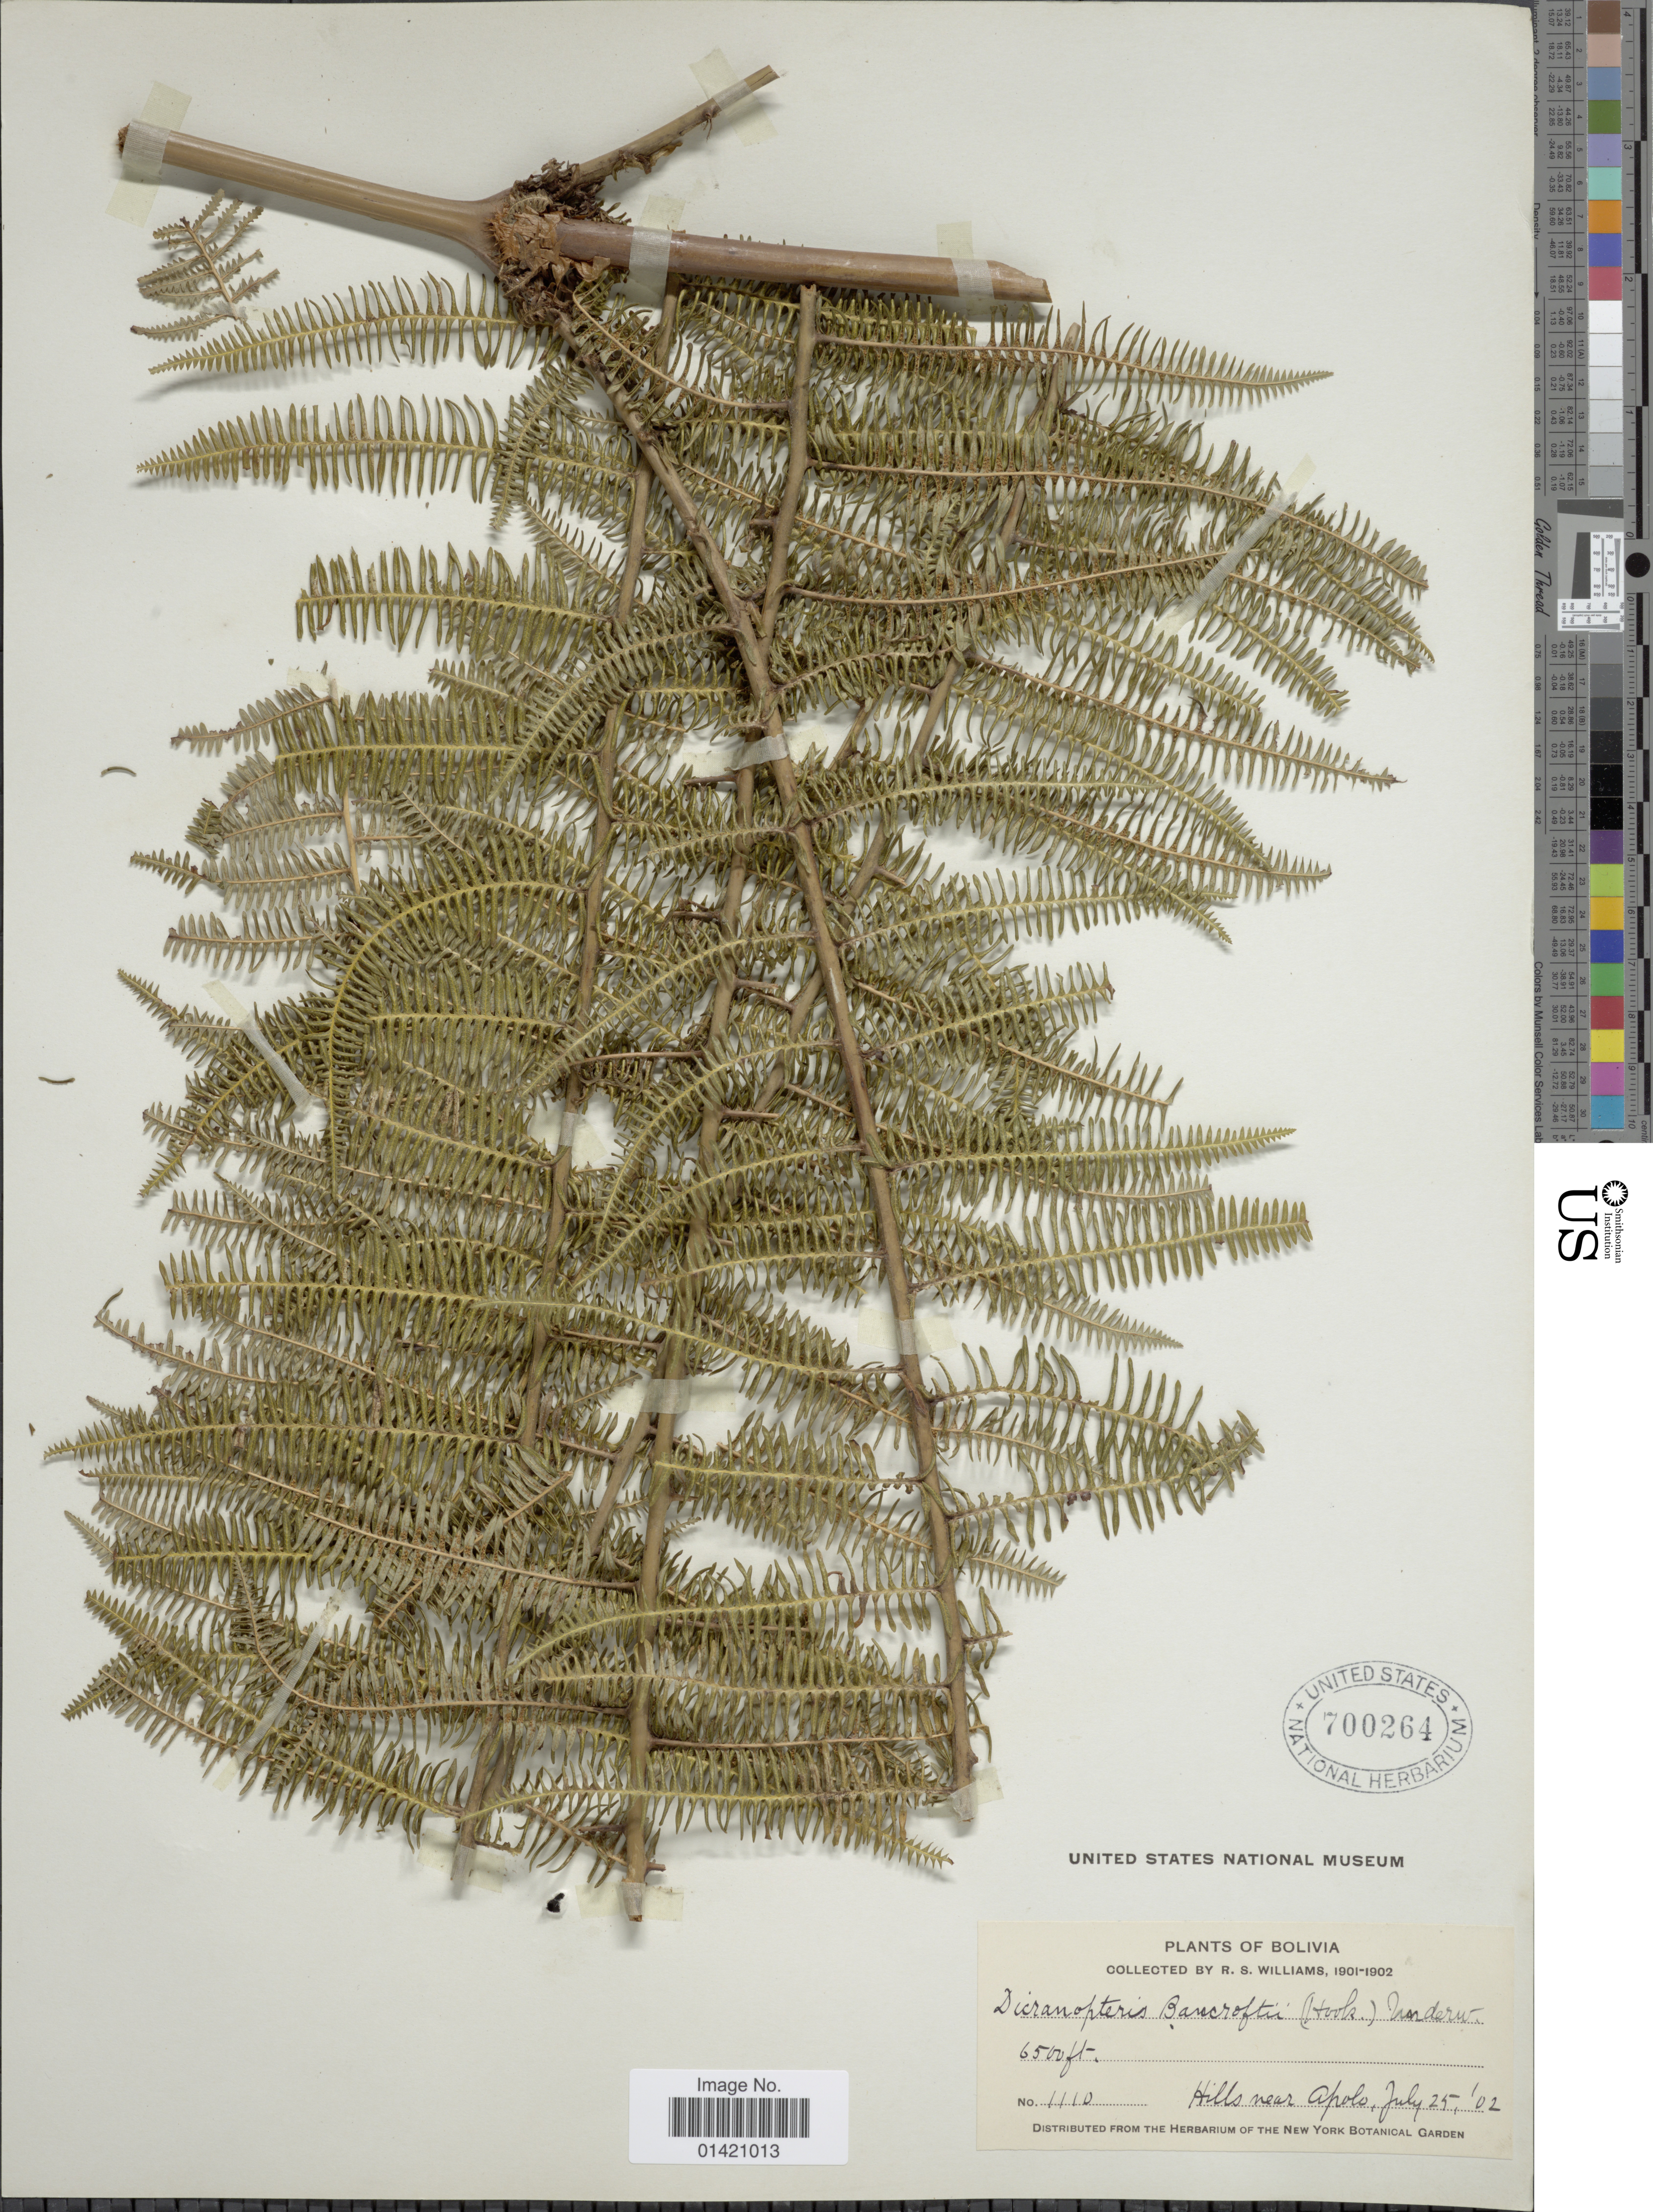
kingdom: Plantae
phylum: Tracheophyta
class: Polypodiopsida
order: Gleicheniales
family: Gleicheniaceae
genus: Diplopterygium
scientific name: Diplopterygium bancroftii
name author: (Hook.) A.R. Sm.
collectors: R. S. Williams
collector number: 1110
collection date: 1902-07-25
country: Bolivia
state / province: La Paz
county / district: Franz Tamayo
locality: Near Apolo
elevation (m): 1981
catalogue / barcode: US 700264